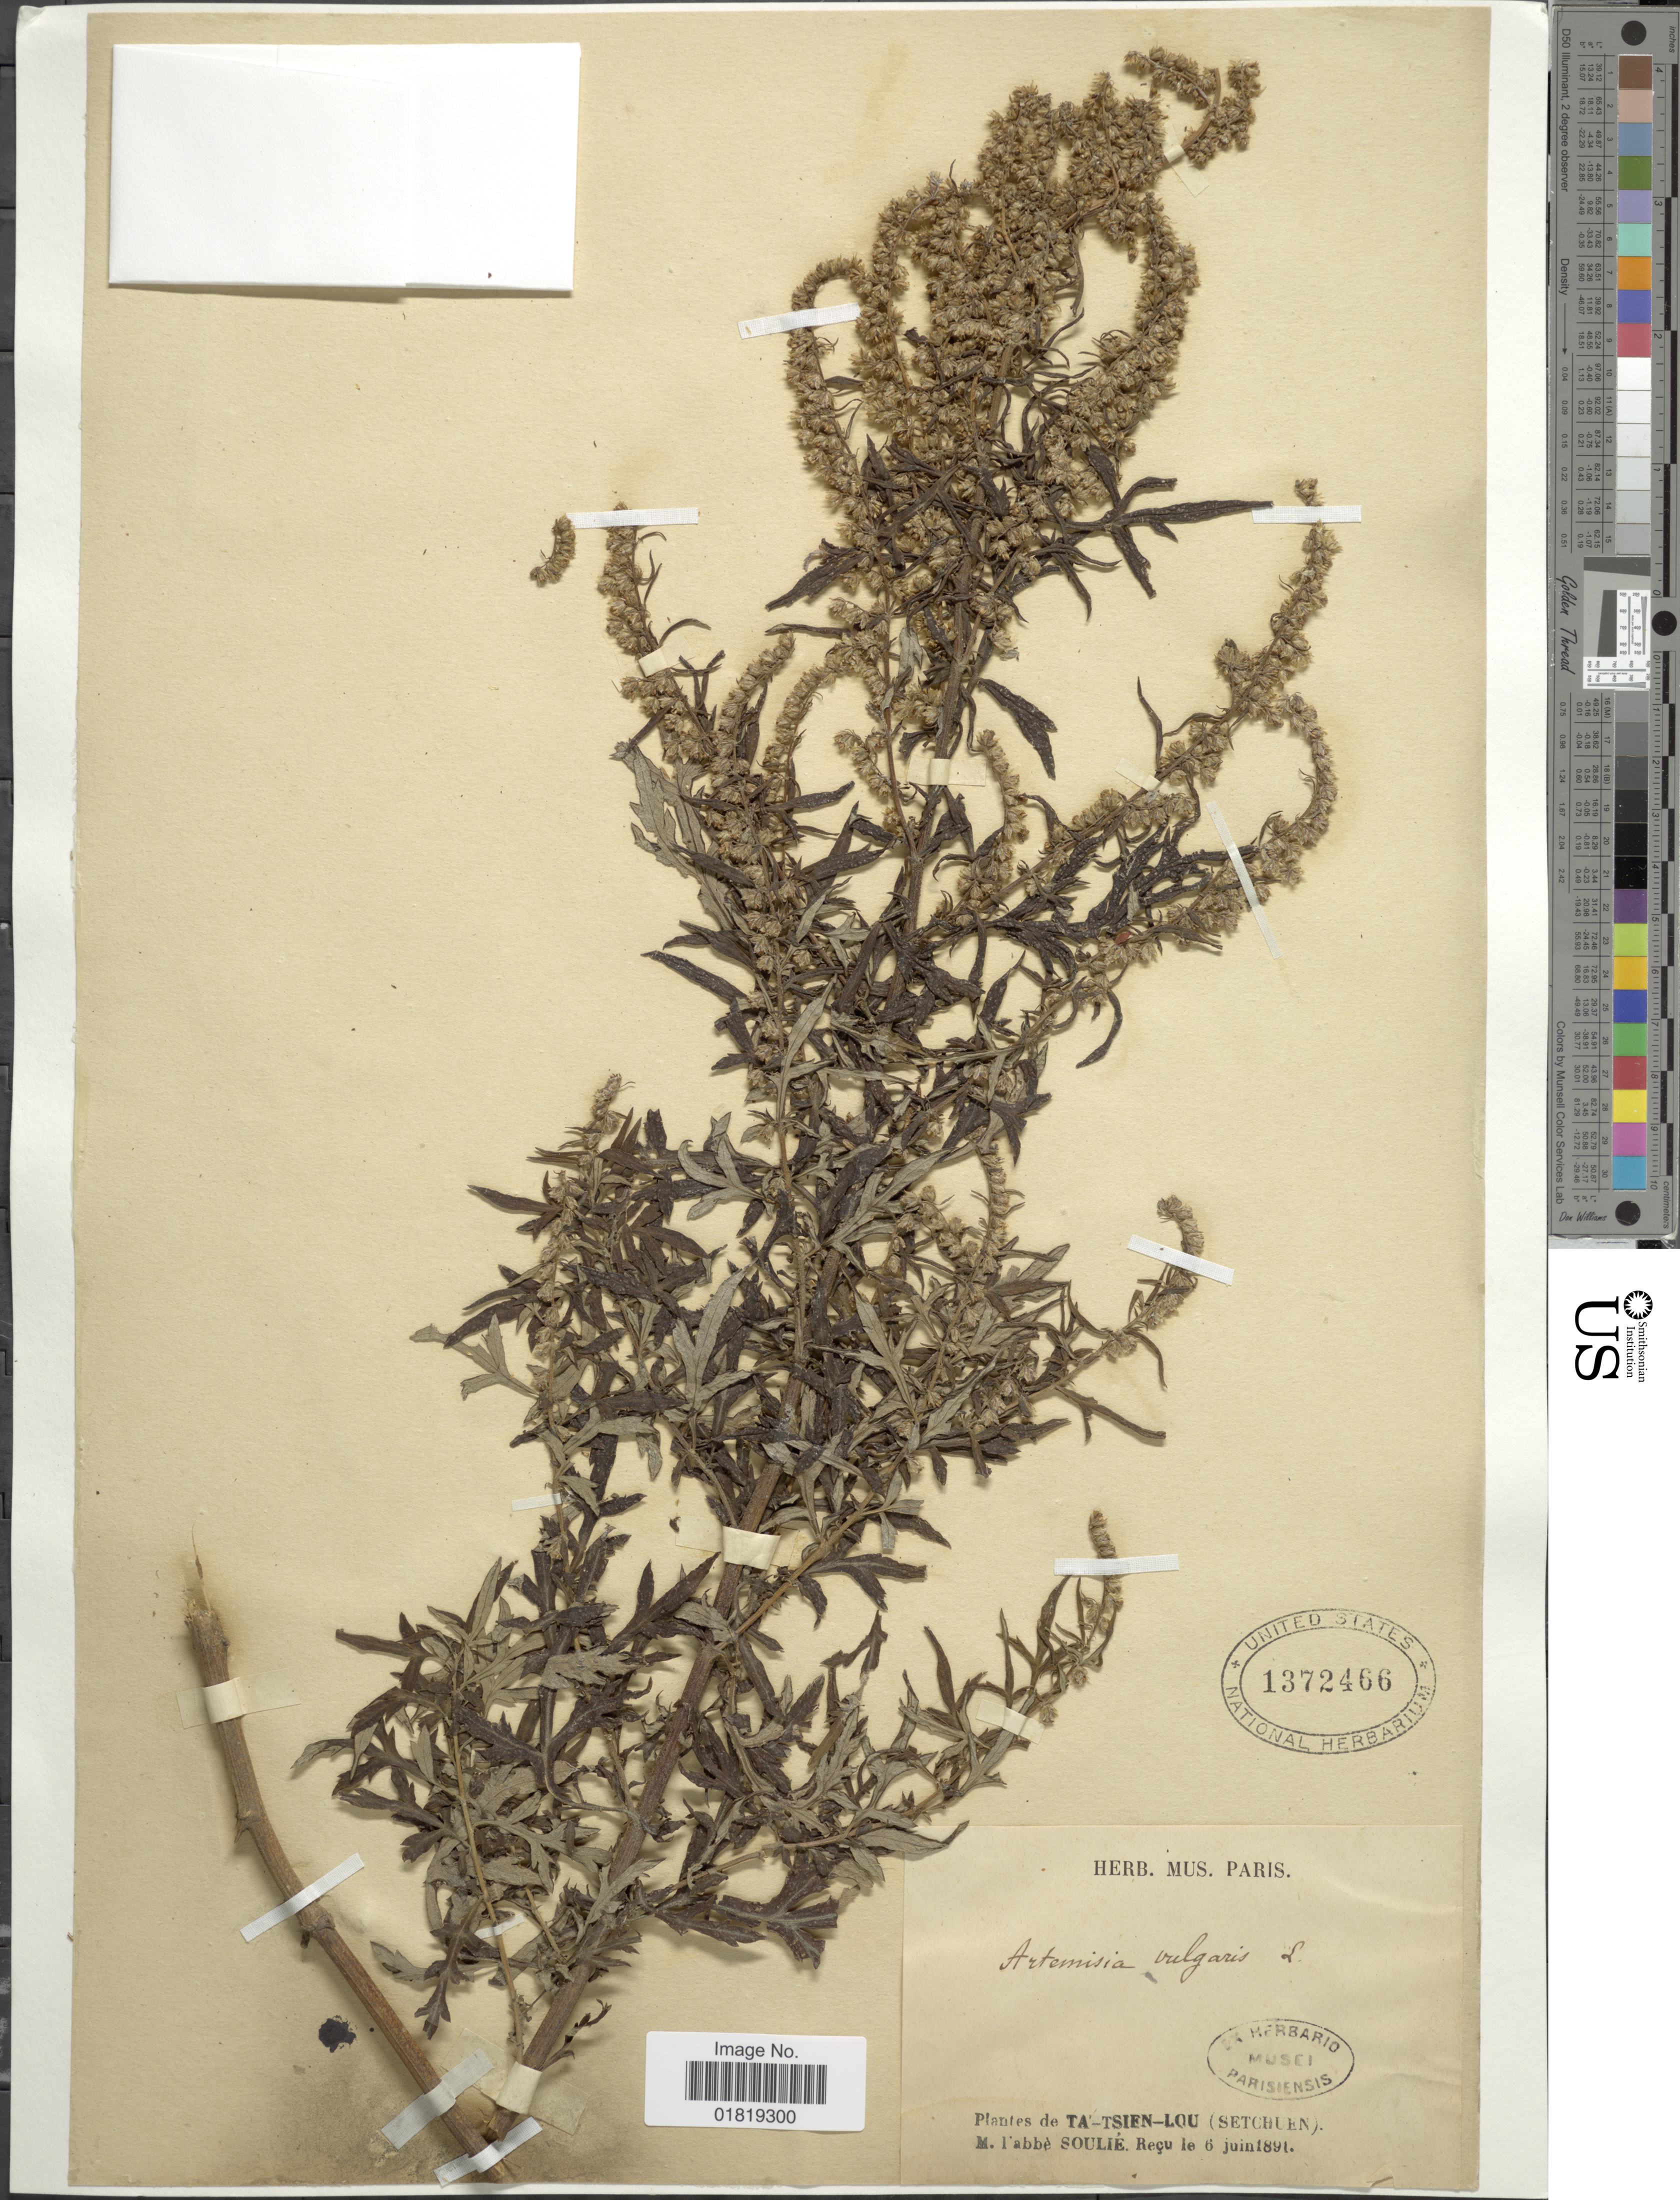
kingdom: Plantae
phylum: Tracheophyta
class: Magnoliopsida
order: Asterales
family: Asteraceae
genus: Artemisia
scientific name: Artemisia vulgaris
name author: L.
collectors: J. A. Soulié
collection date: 1891-06-06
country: China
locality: Ta-Tsien-Lou (Setchuan)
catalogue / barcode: US 1372466